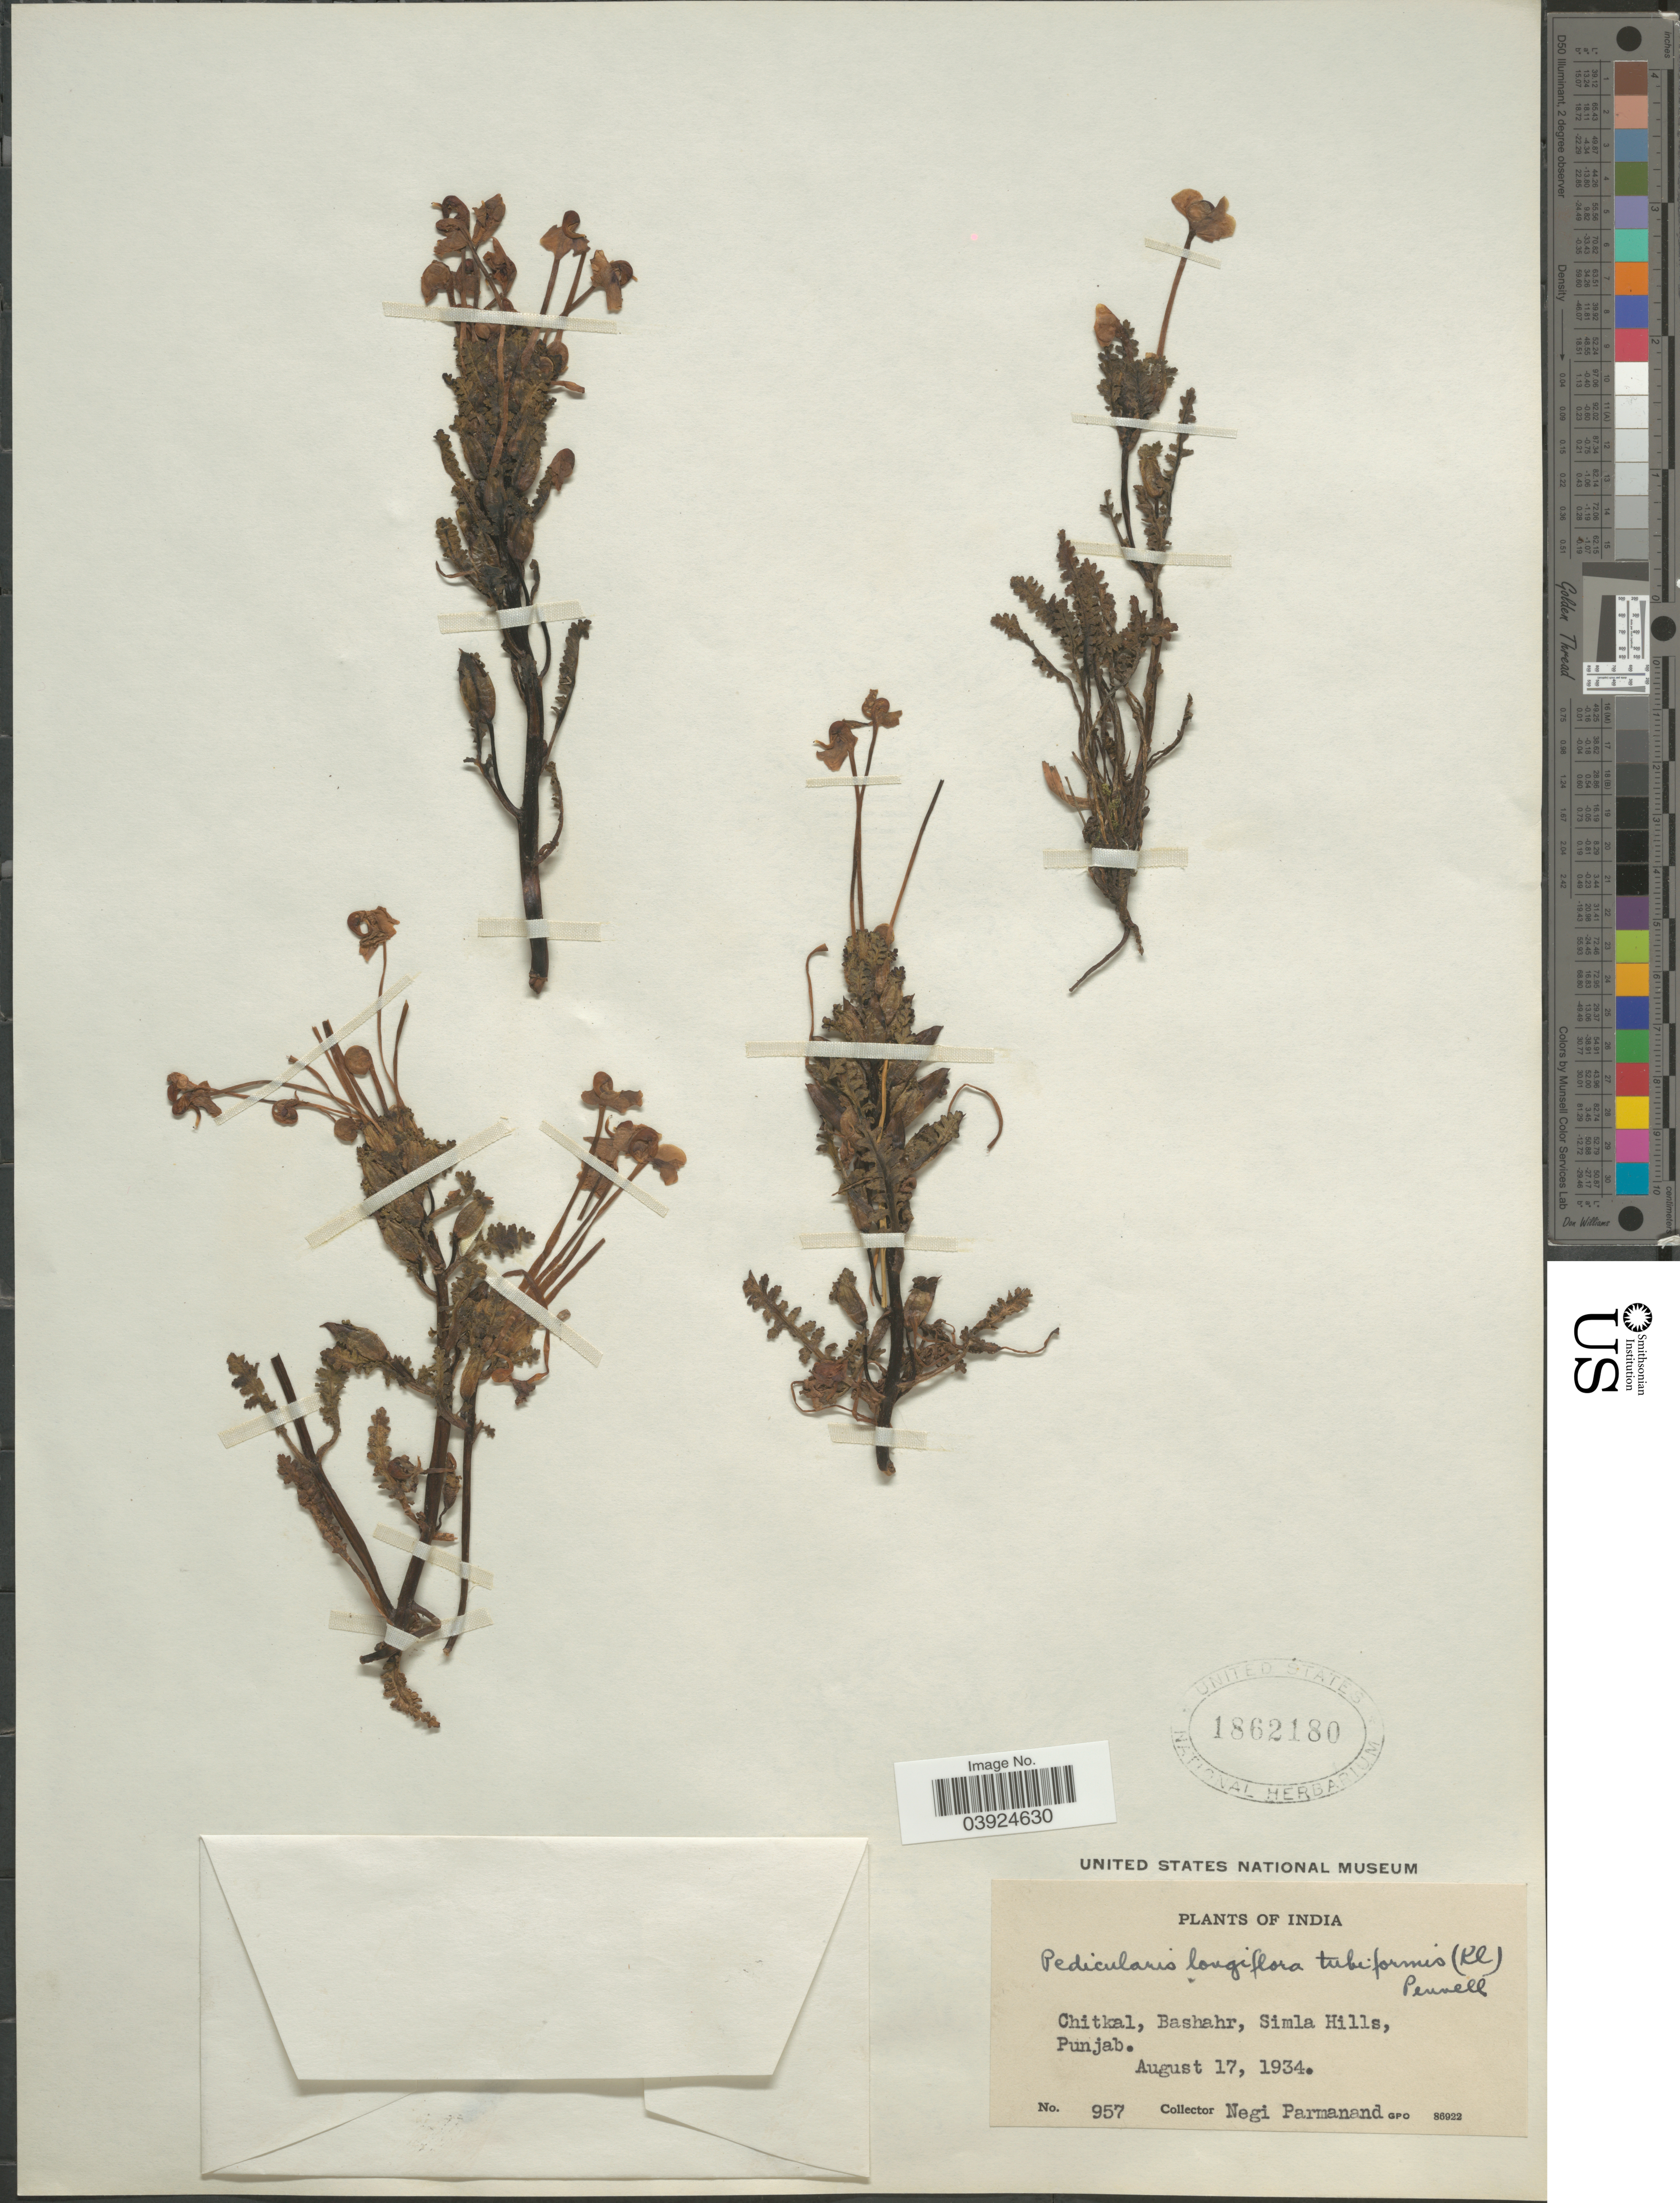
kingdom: Plantae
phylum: Tracheophyta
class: Magnoliopsida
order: Lamiales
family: Orobanchaceae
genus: Pedicularis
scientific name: Pedicularis longiflora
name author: Rudolph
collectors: N. Parmanand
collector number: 957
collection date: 1934-08-17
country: India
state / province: Himachal Pradesh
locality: Chitkal, Bashahr, Simla Hills.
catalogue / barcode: US 1862180